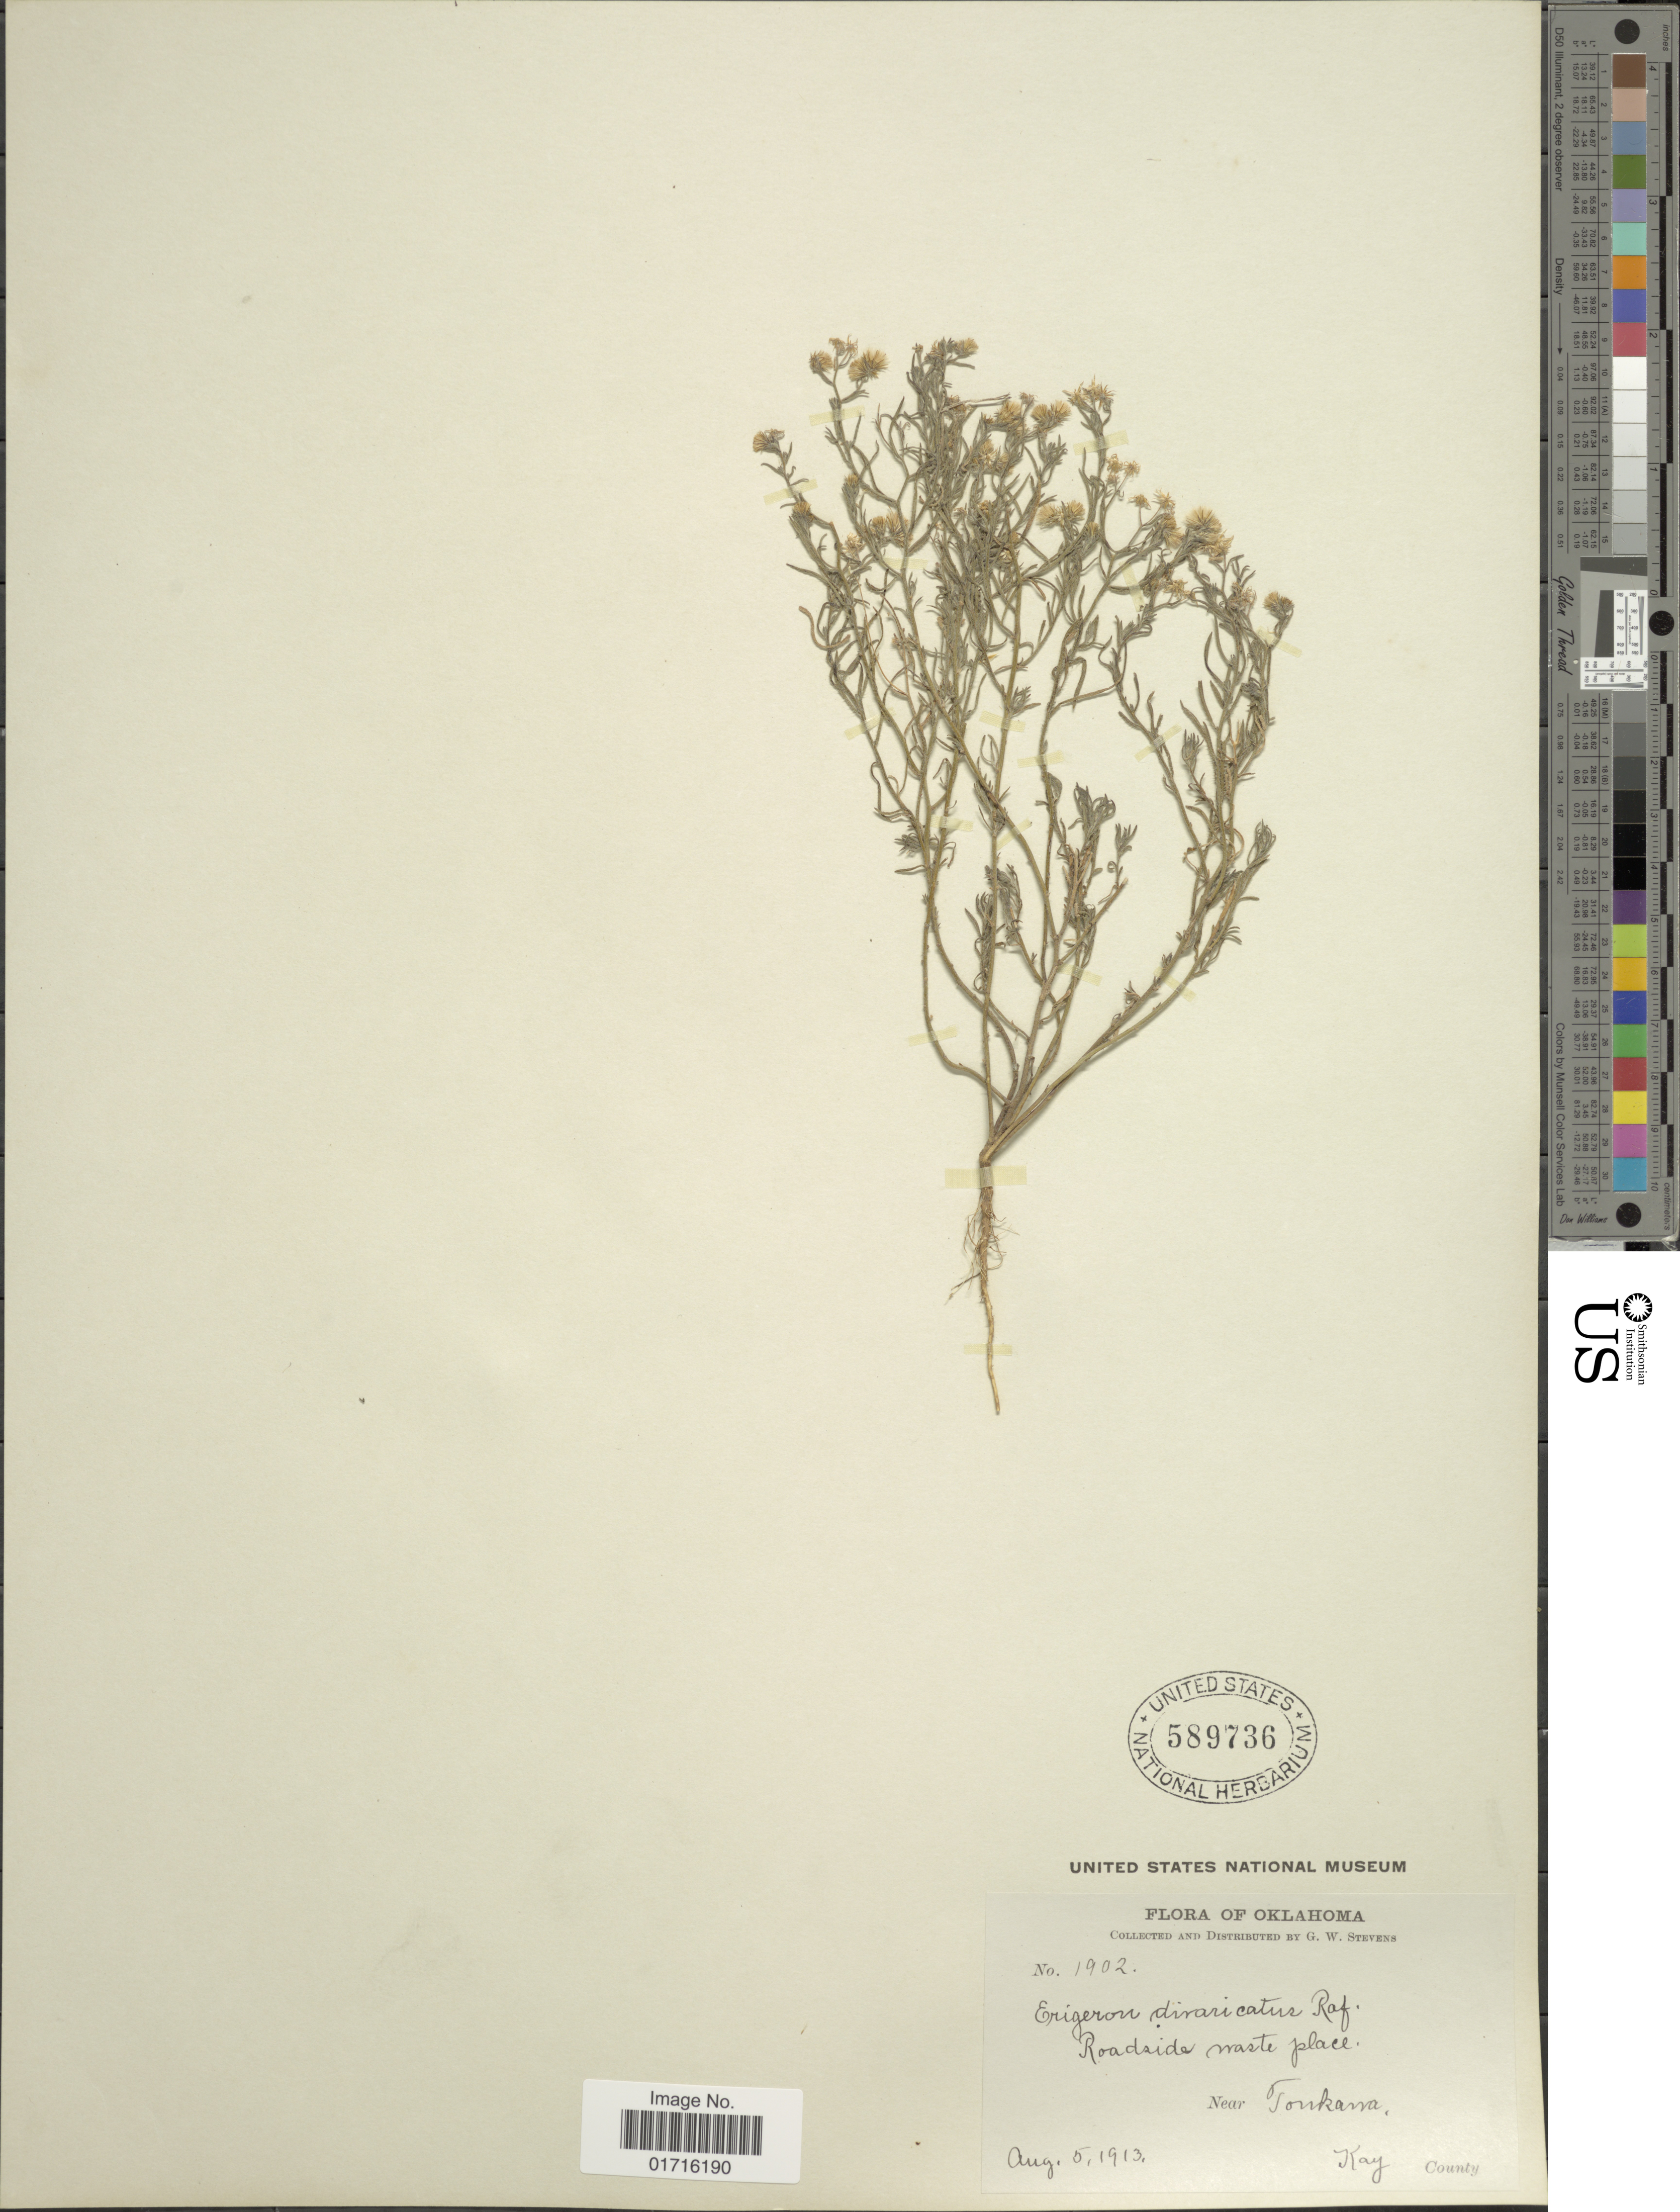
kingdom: Plantae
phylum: Tracheophyta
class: Magnoliopsida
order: Asterales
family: Asteraceae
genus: Conyza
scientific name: Conyza divaricata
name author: Spreng.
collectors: G. W. Stevens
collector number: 1902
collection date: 1913-08-05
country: United States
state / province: Oklahoma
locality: Near Tonkawa, Kay County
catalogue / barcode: US 589736